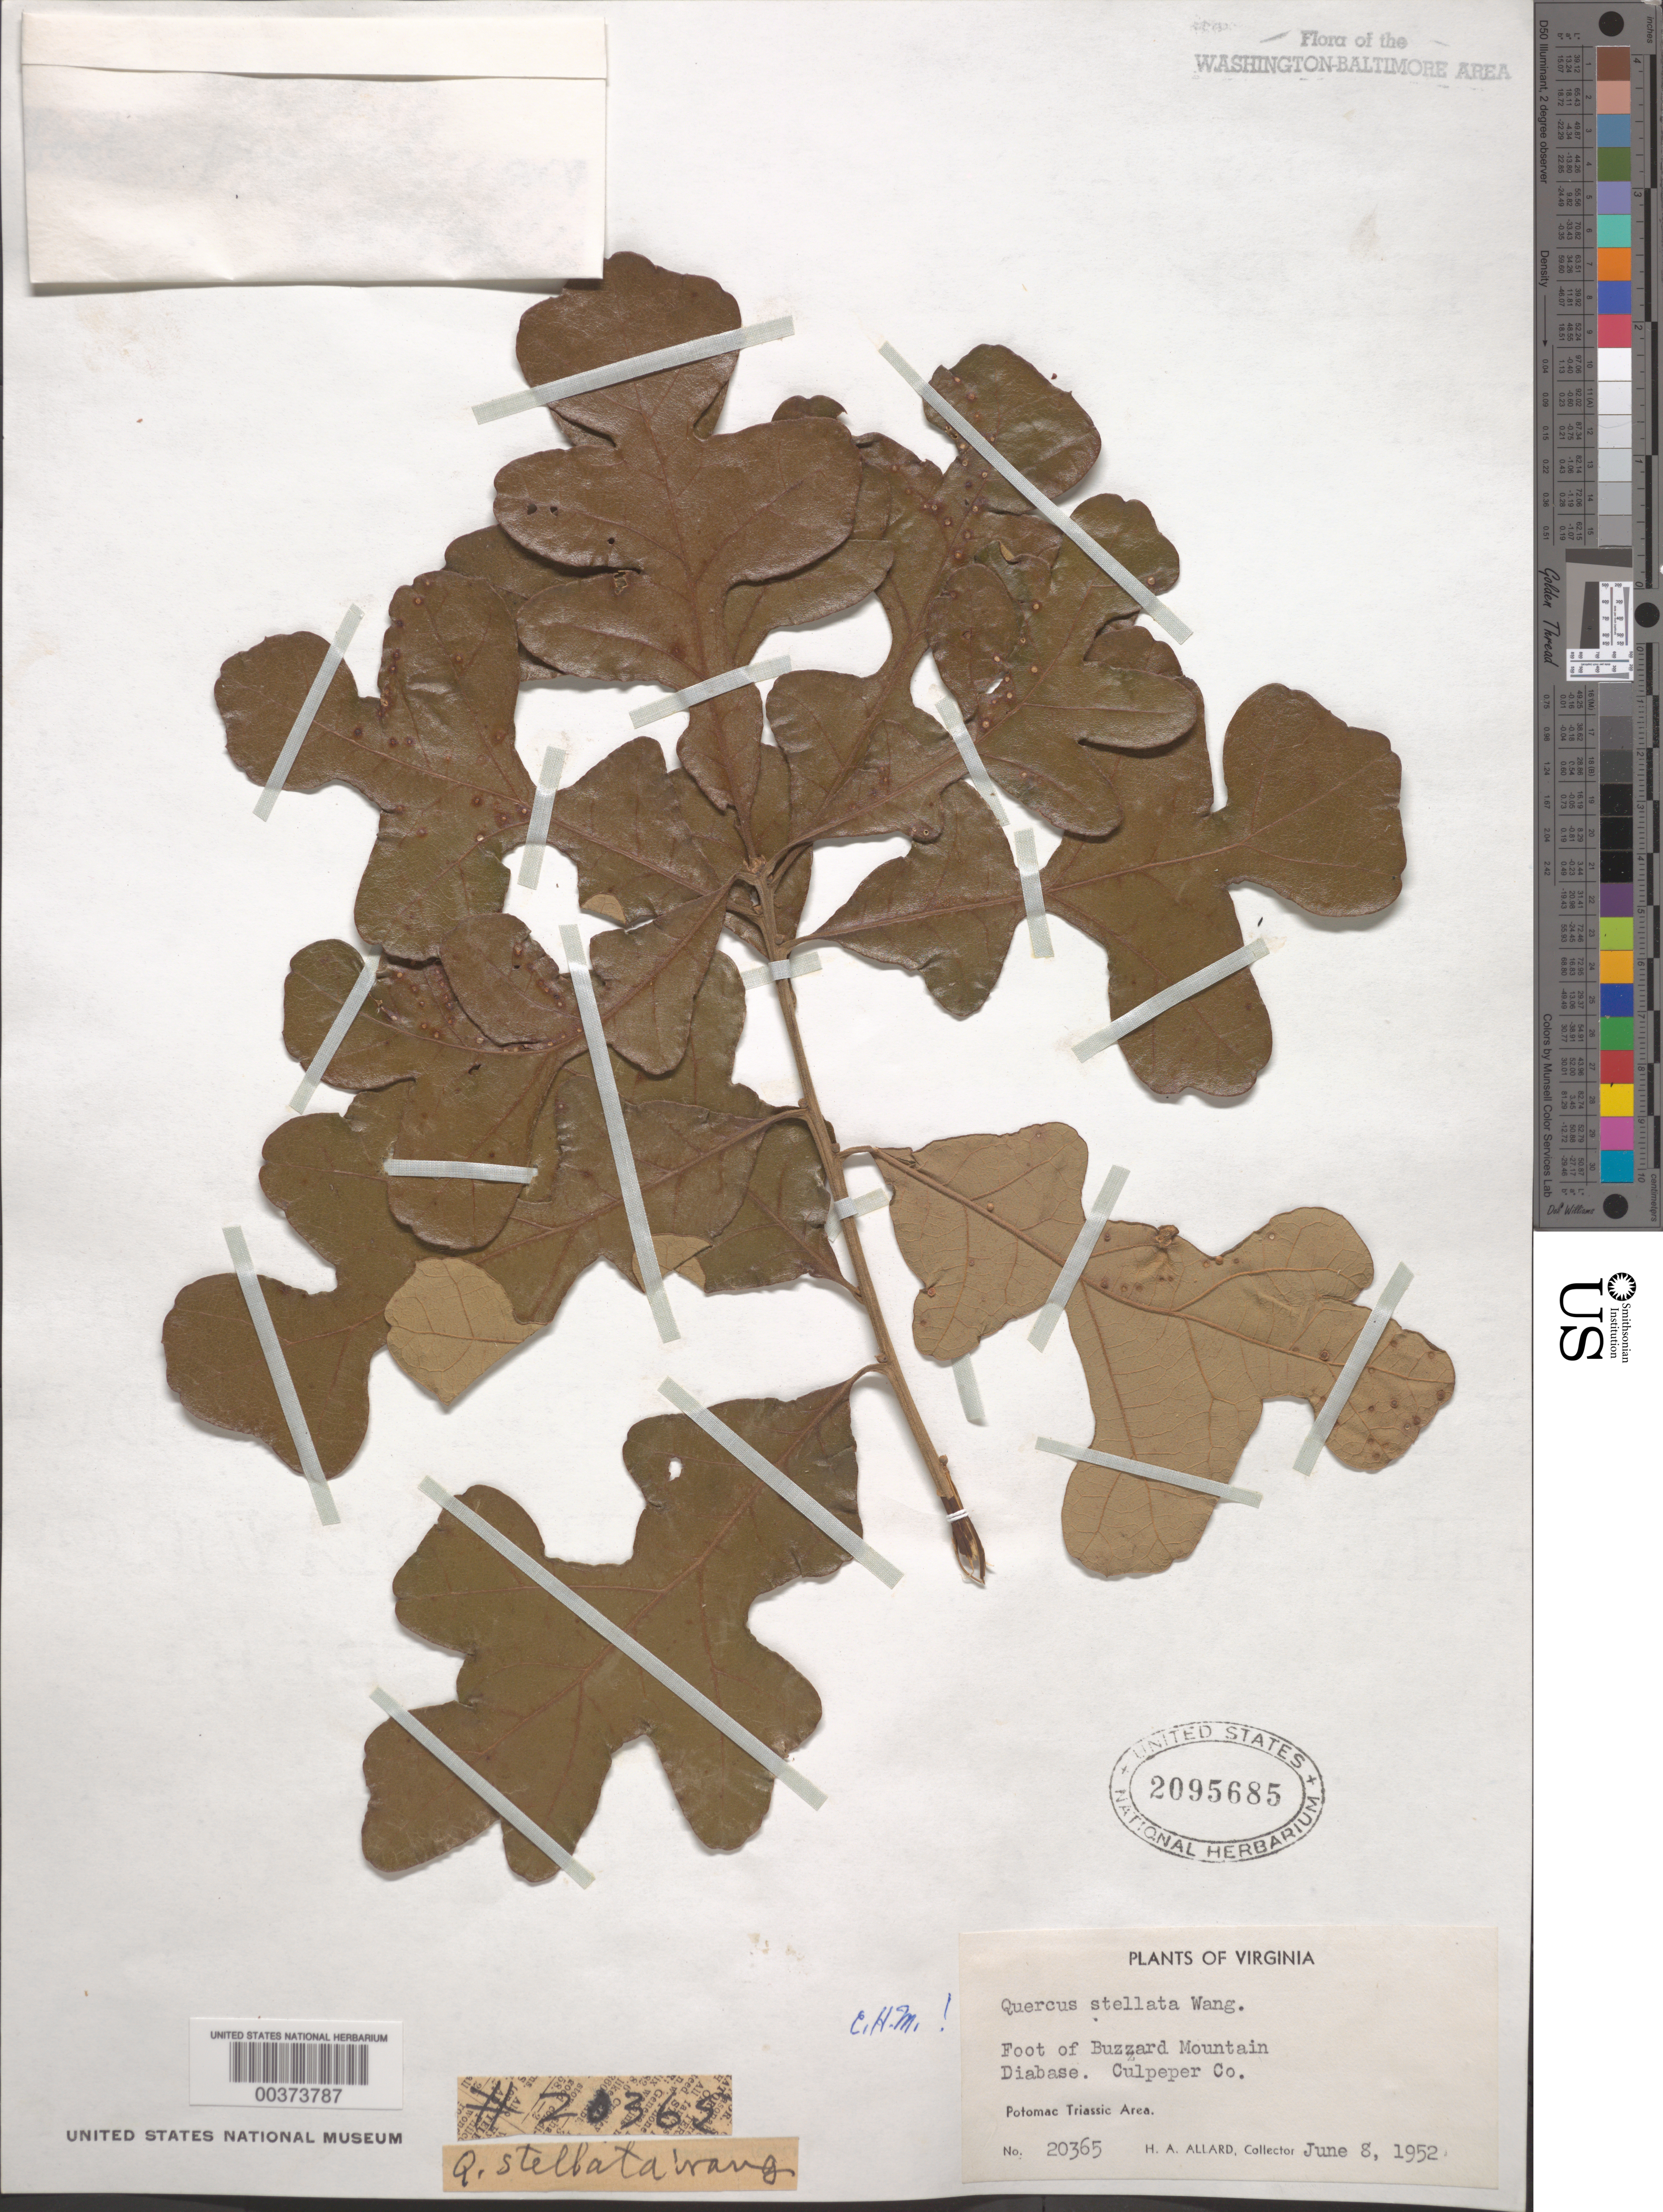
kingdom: Plantae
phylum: Tracheophyta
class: Magnoliopsida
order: Fagales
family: Fagaceae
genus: Quercus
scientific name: Quercus stellata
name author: Wangenh.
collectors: H. A. Allard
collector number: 20365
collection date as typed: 08 Jun 1952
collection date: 1952-06-08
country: United States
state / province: Virginia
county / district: Culpeper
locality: Buzzard Mountain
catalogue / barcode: US 2095685